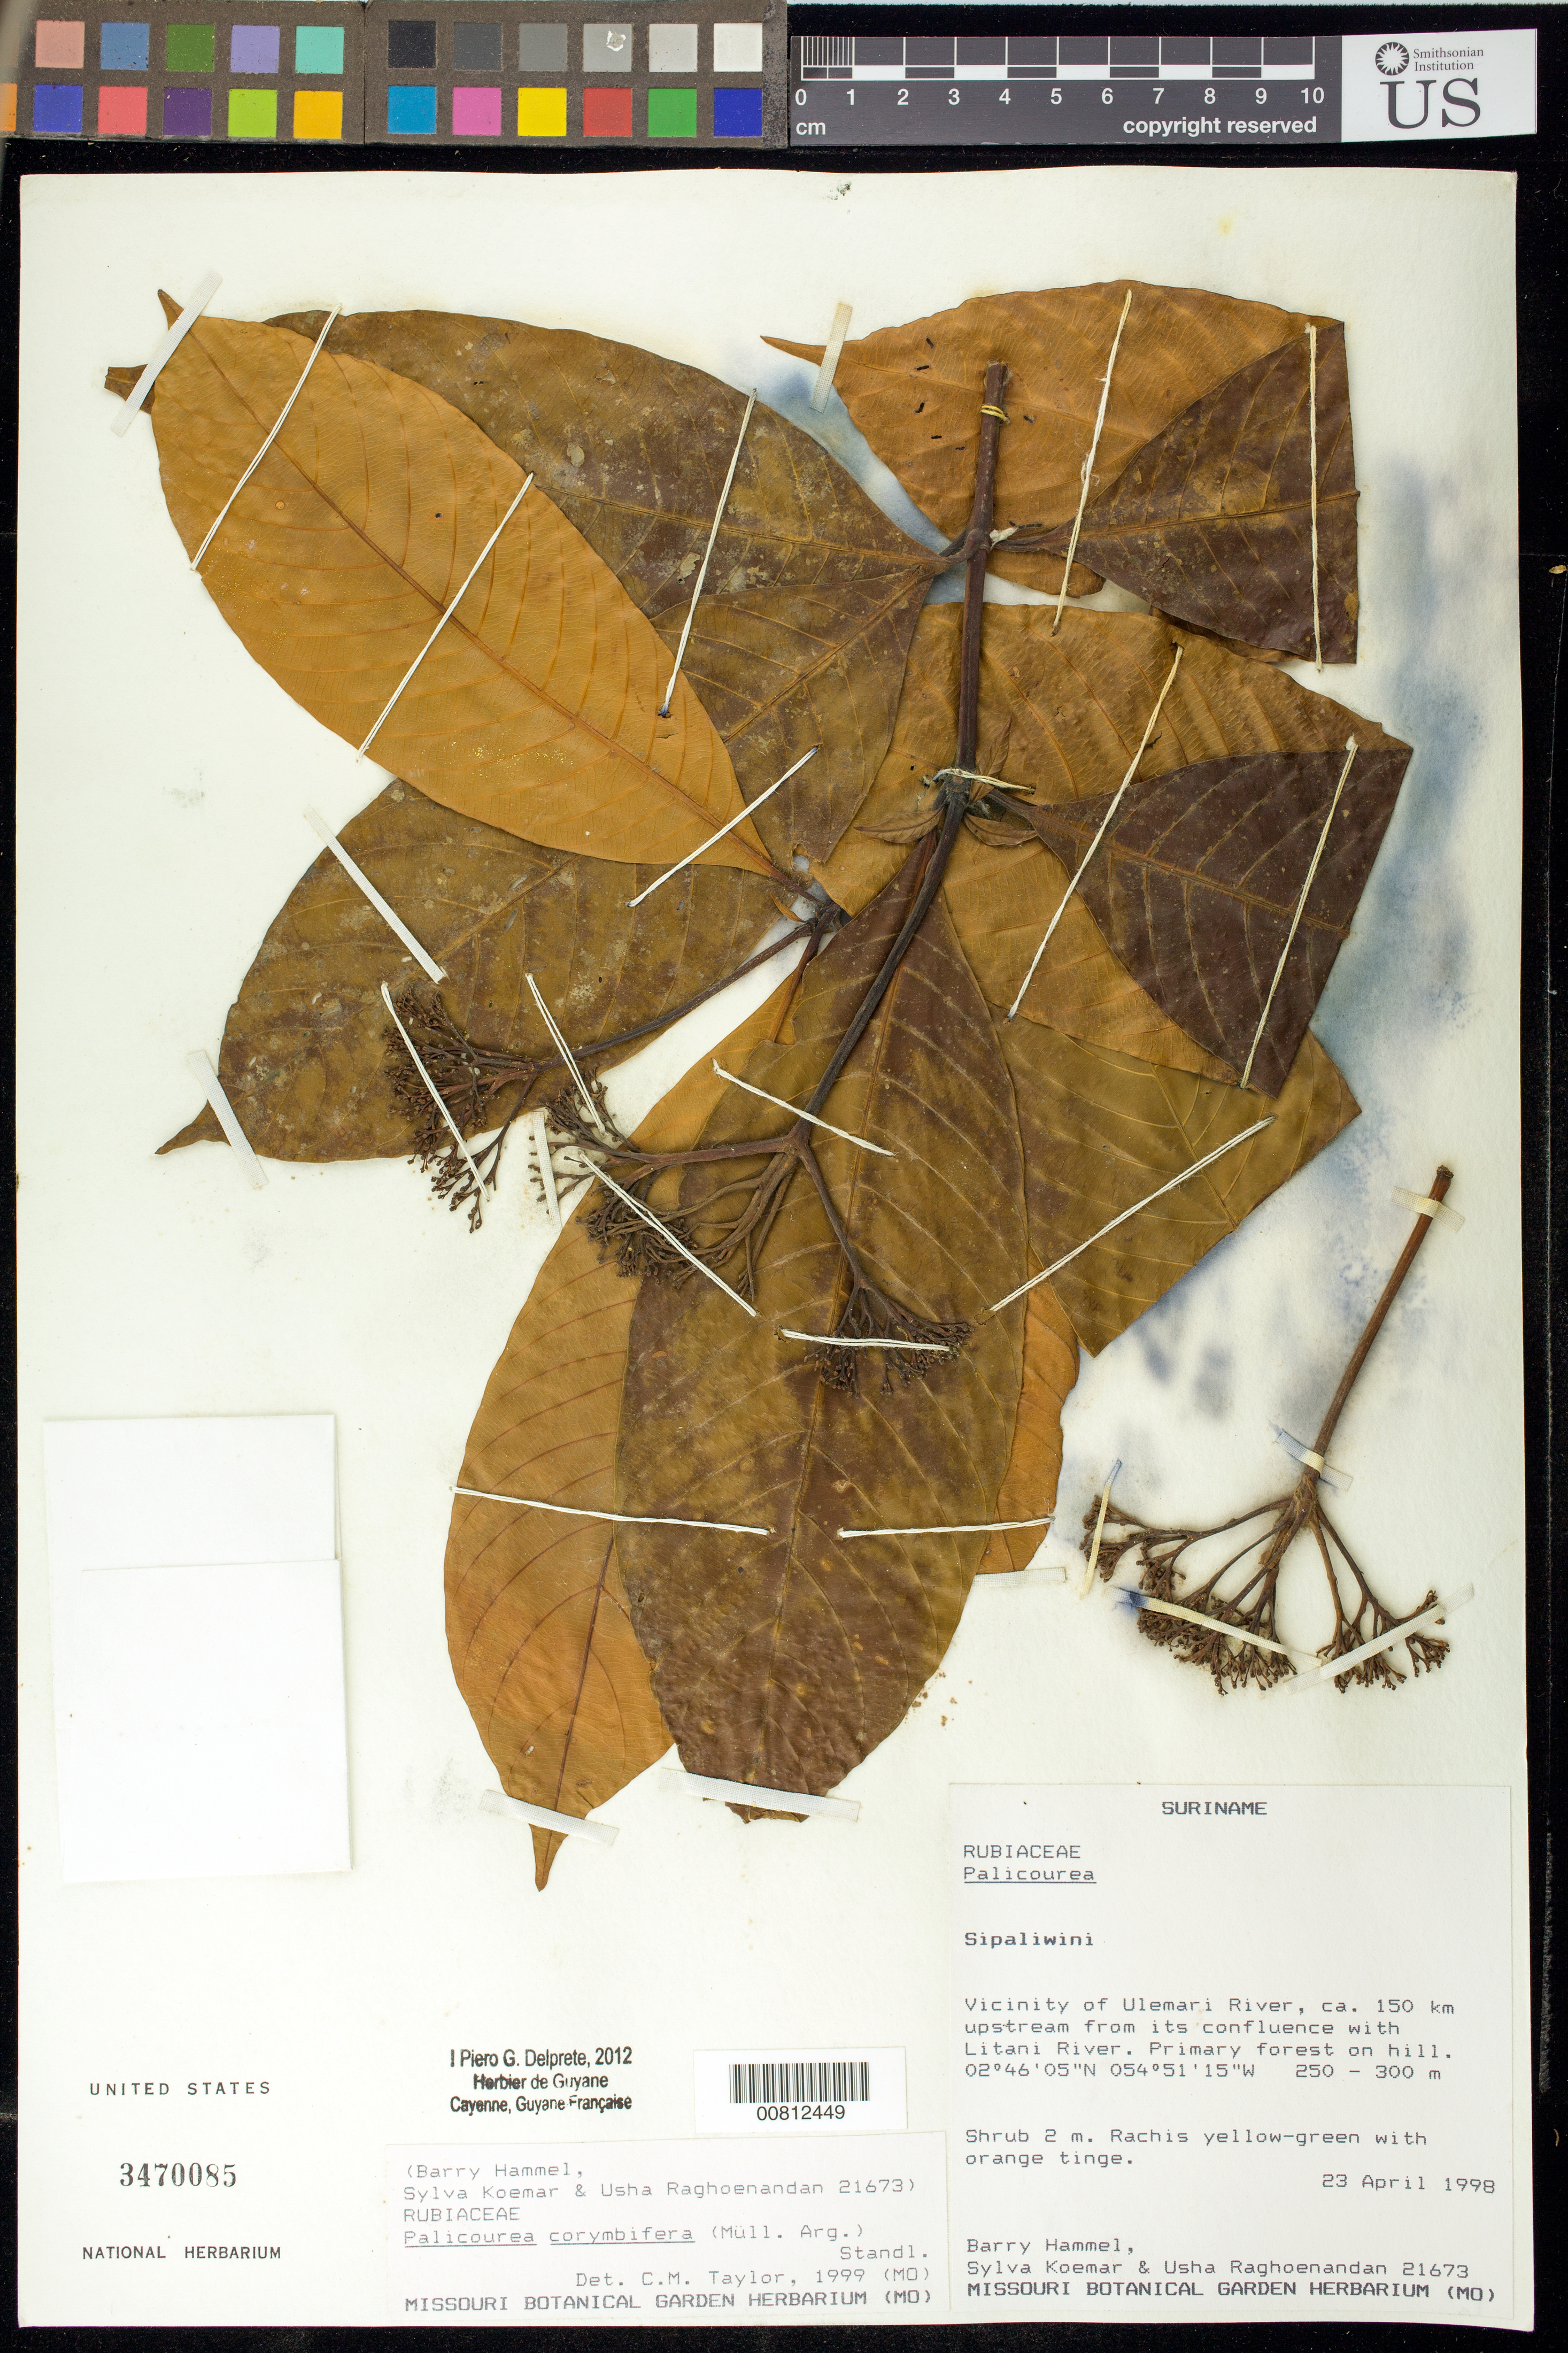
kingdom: Plantae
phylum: Tracheophyta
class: Magnoliopsida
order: Gentianales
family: Rubiaceae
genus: Palicourea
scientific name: Palicourea corymbifera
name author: (Müll. Arg.) Standl.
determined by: Delprete, P. G., Herb. de Guyane Cay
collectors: B. Hammel, S. Koemar & U. Raghoenandan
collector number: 21673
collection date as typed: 23-Apr-98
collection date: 1998-04-23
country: Suriname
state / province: Sipaliwini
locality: Ulemari R., ca. 150 km upstream from confl. with Litani R.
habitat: Primary forest on hill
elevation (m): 250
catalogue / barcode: US 3470085